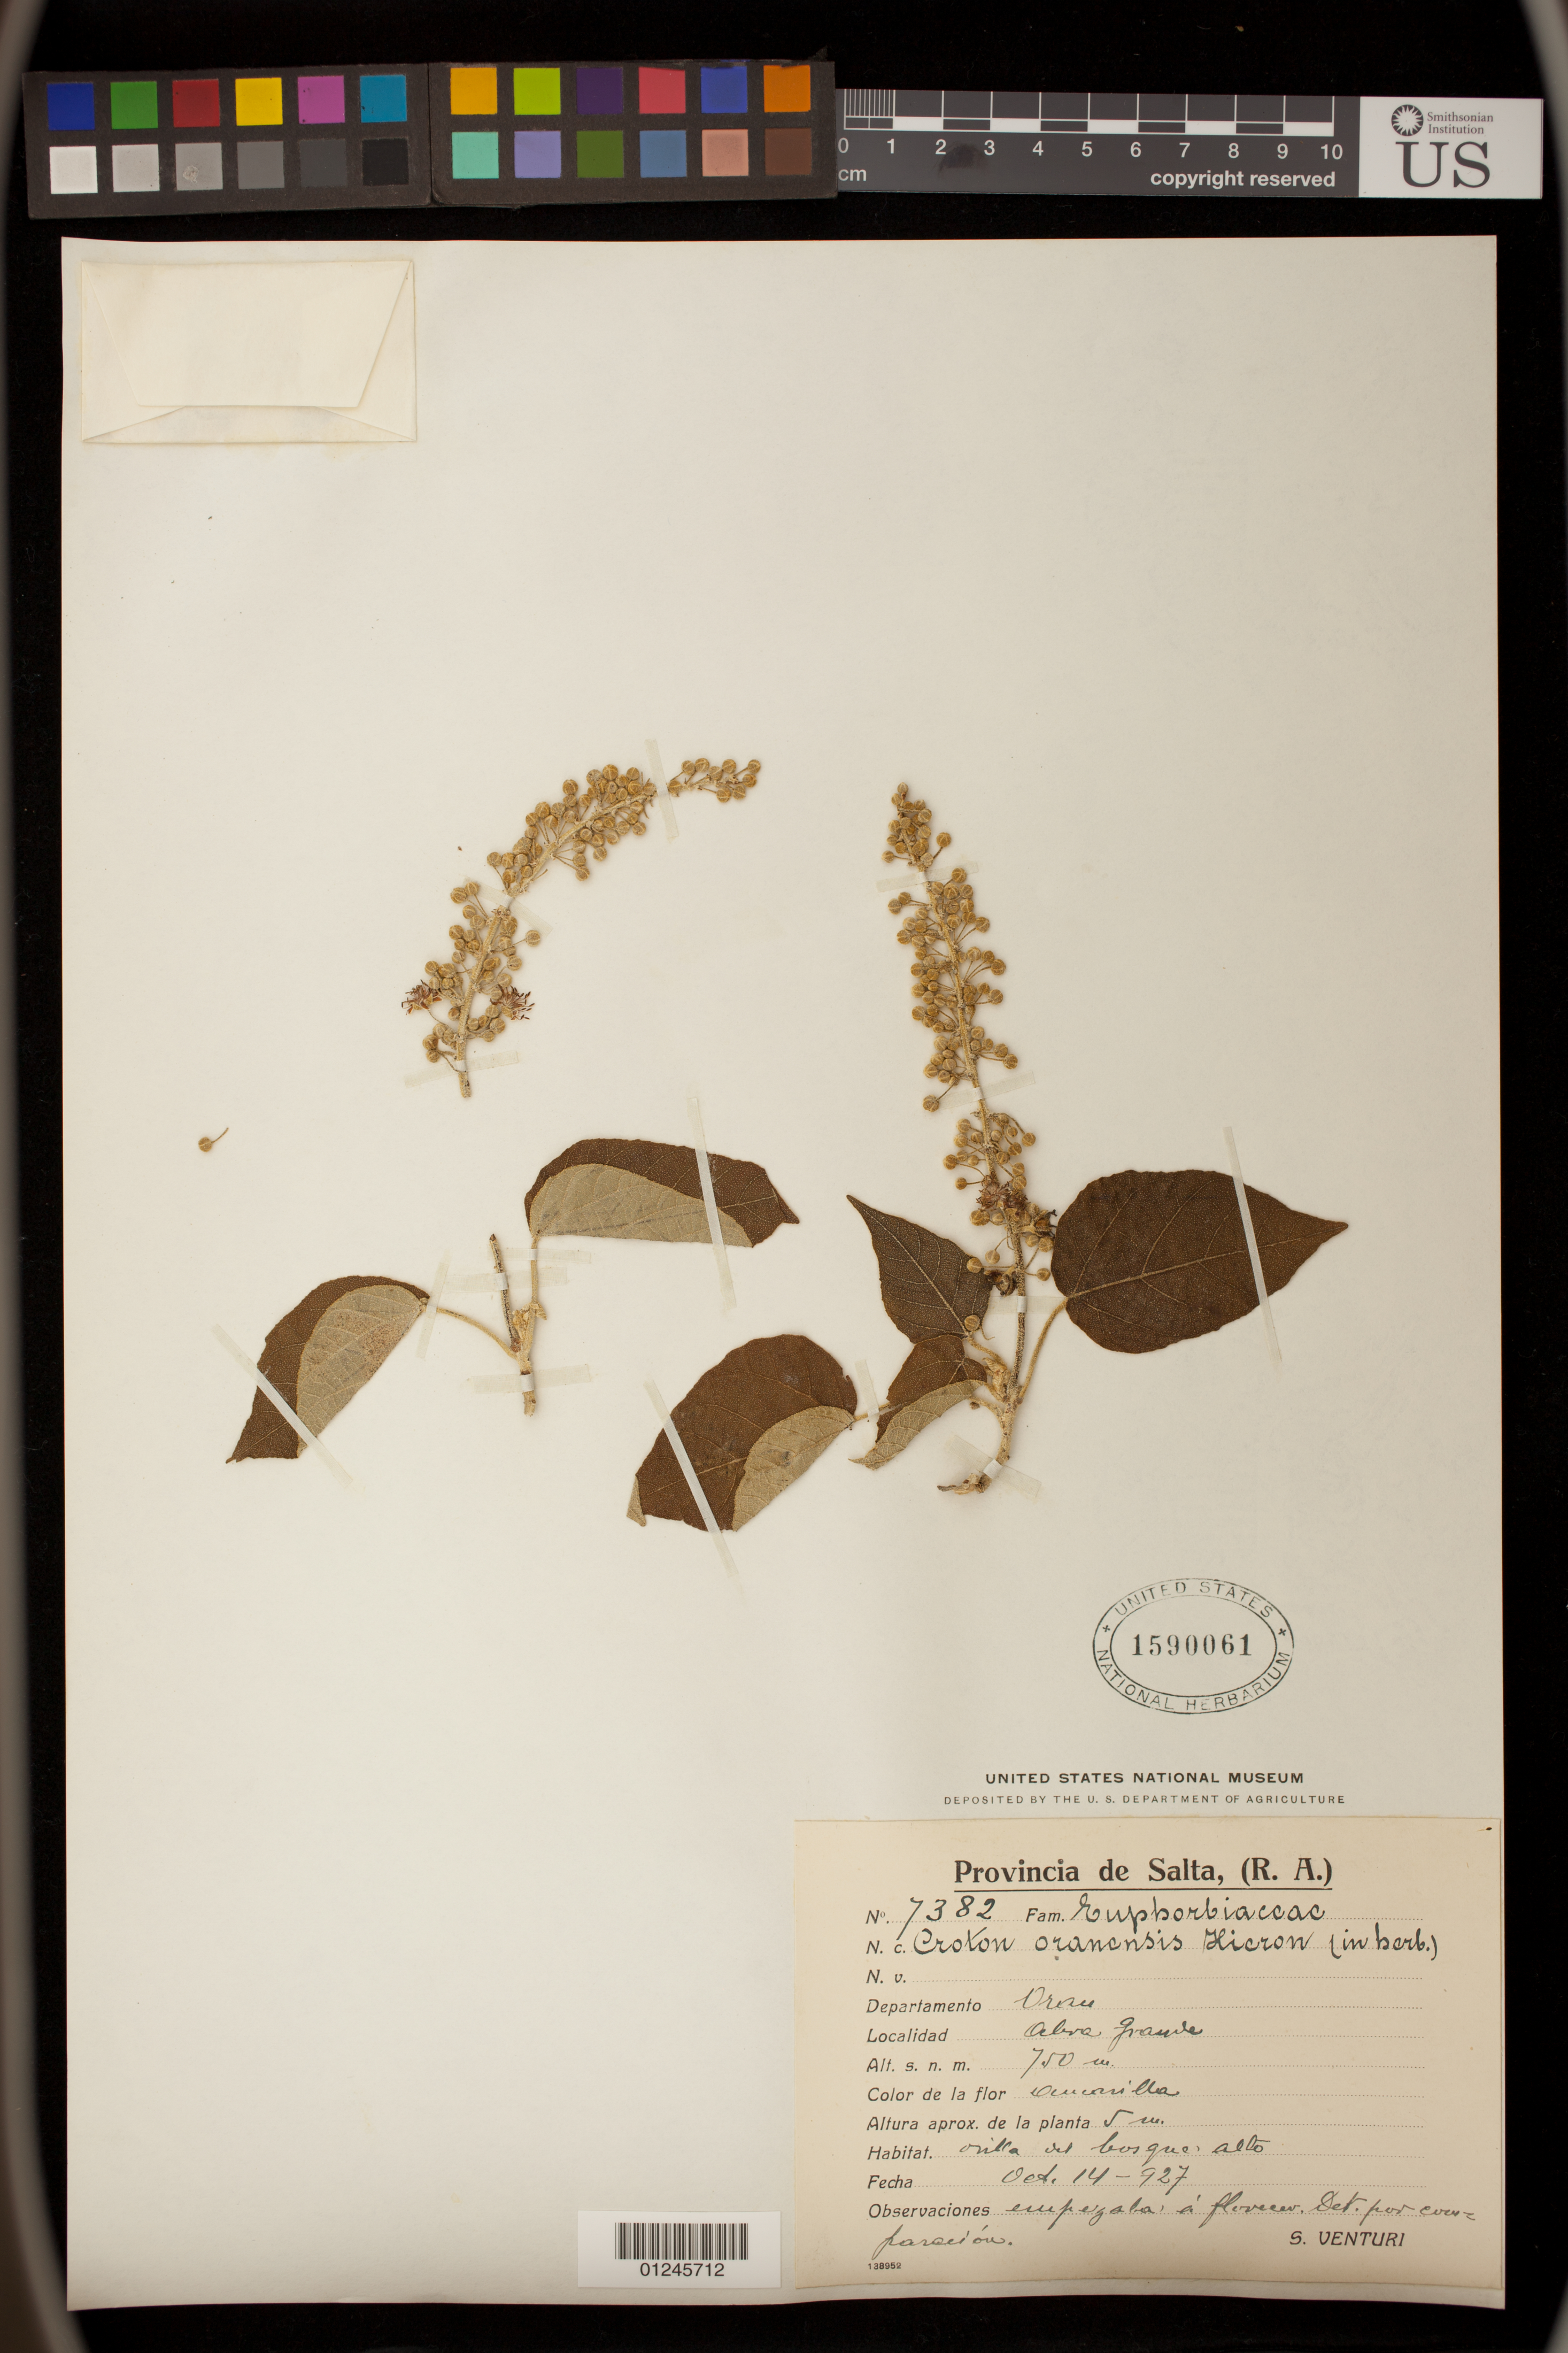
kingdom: Plantae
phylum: Tracheophyta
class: Magnoliopsida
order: Malpighiales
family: Euphorbiaceae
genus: Croton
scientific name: Croton organensis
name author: Baill.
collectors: S. Venturi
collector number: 7382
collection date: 1927-10-14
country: Argentina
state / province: Salta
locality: Oran.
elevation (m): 750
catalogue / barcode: US 1590061